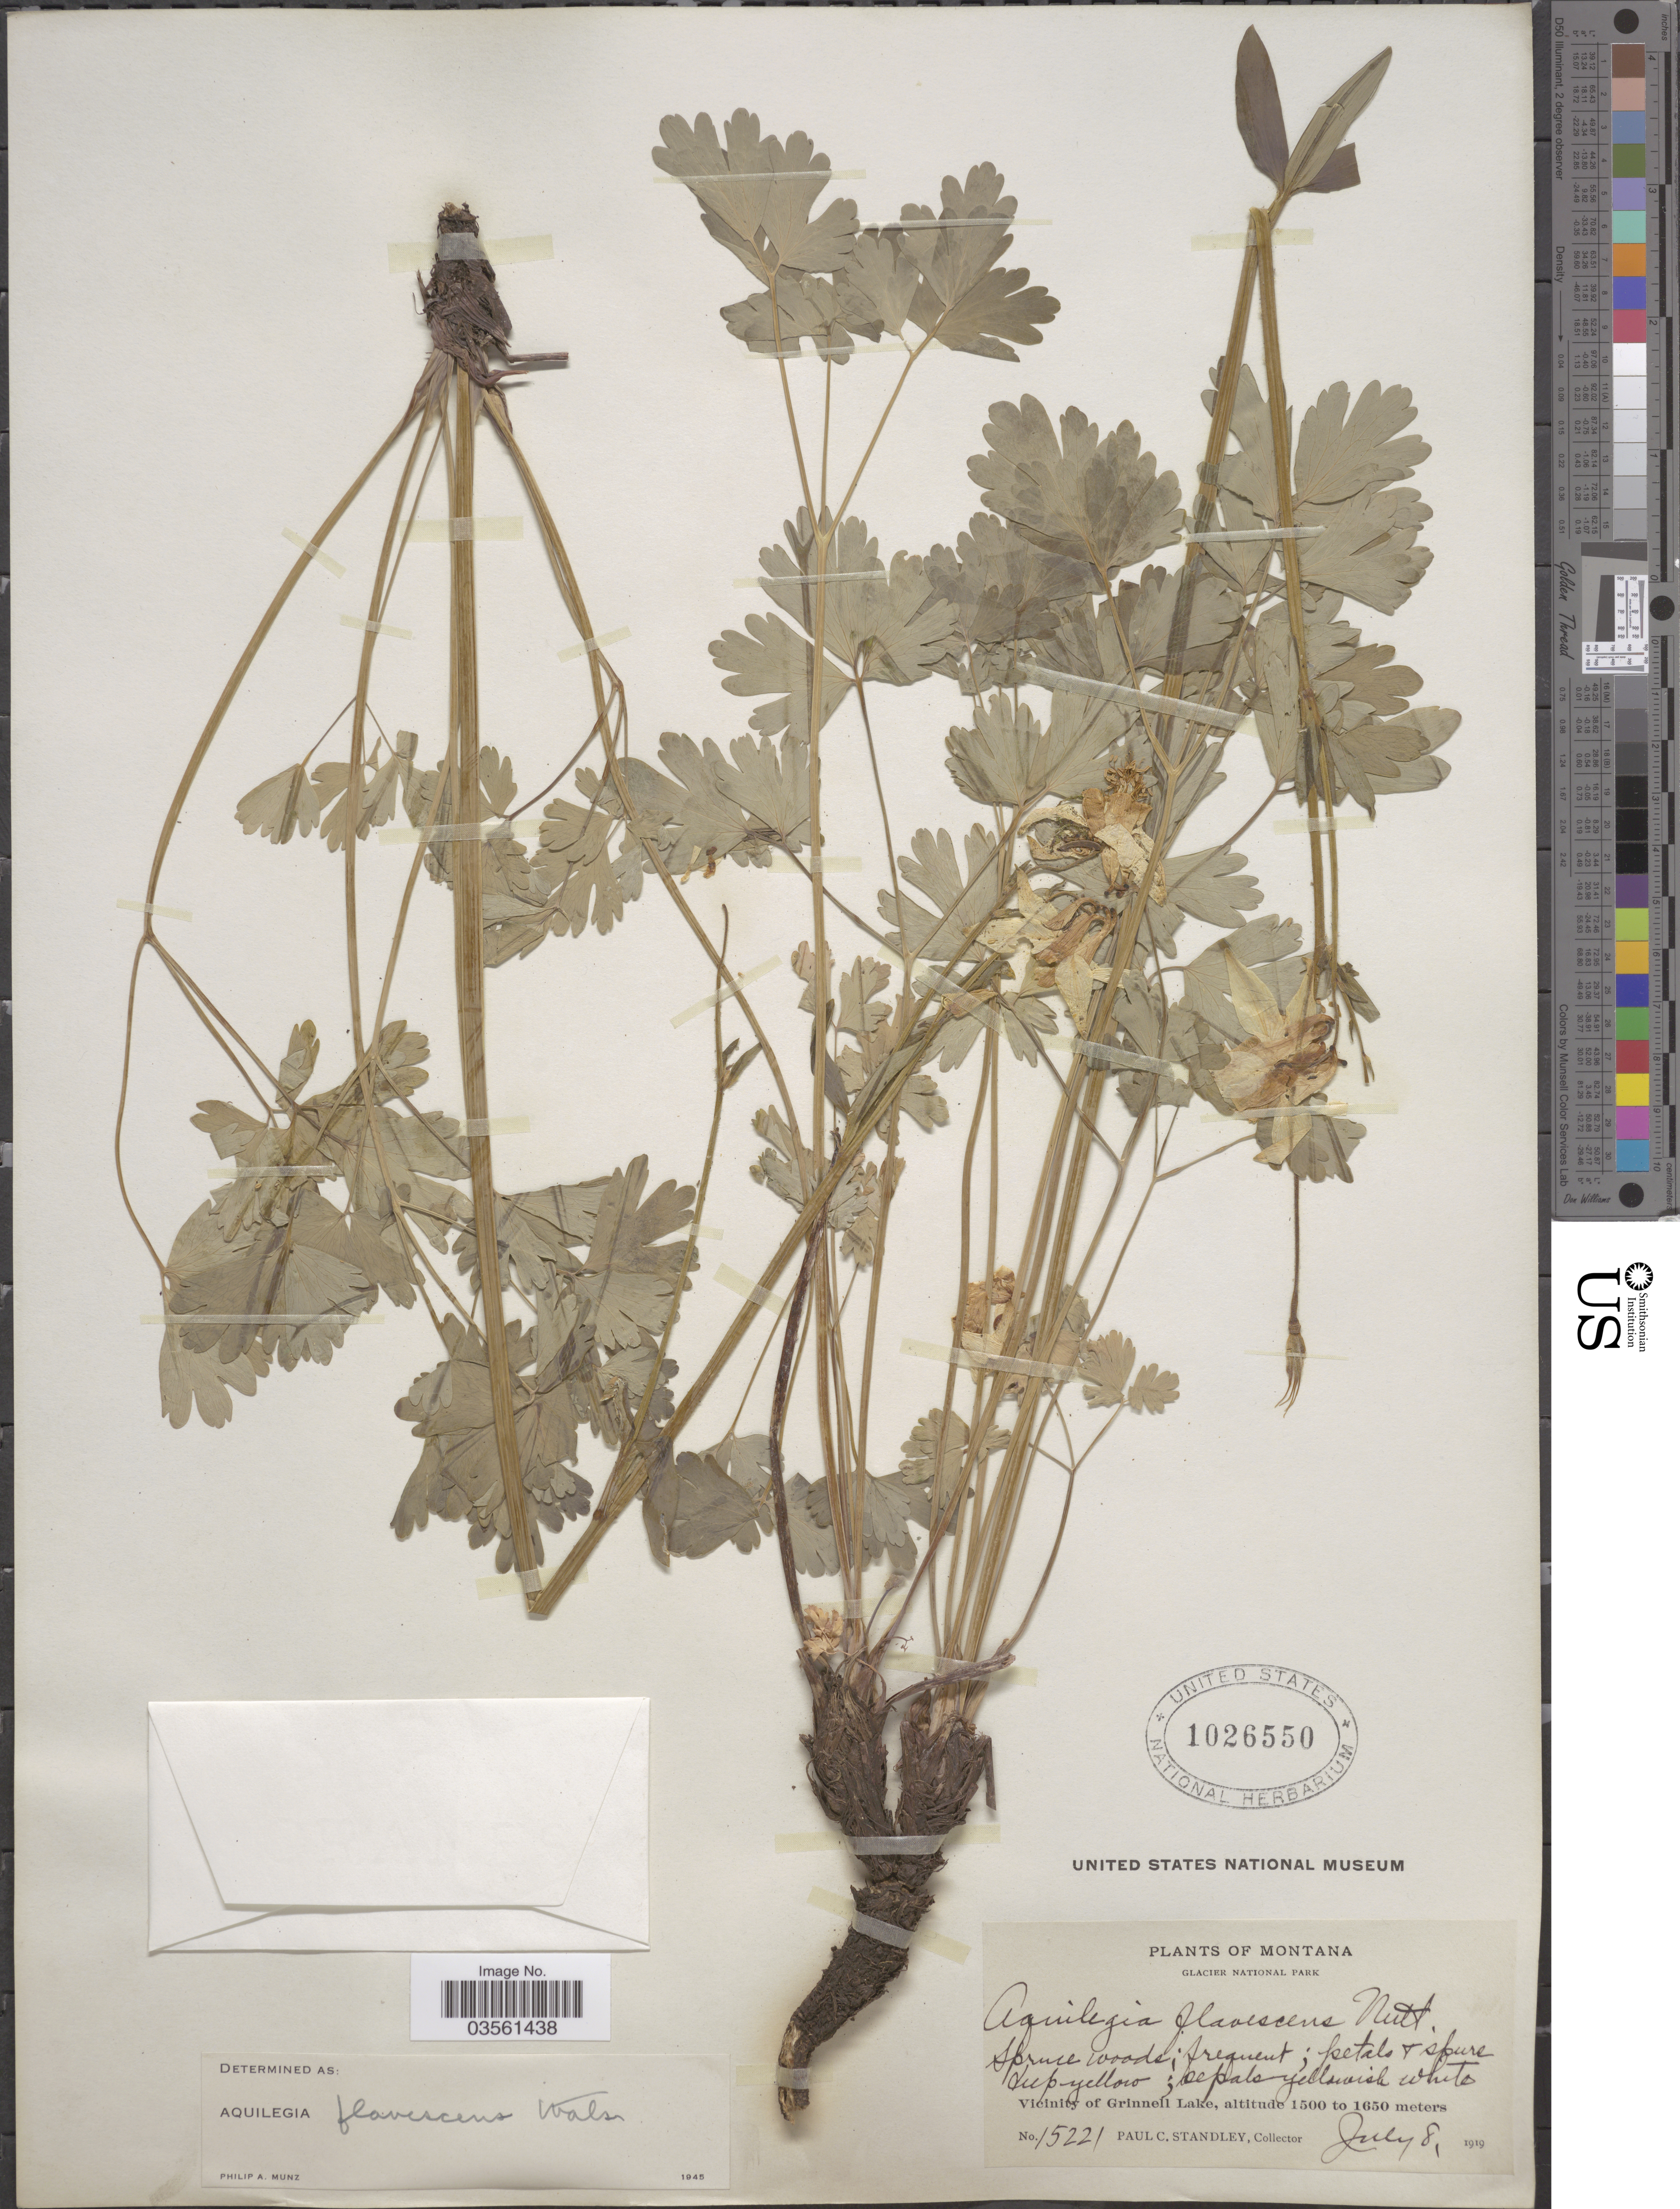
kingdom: Plantae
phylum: Tracheophyta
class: Magnoliopsida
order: Ranunculales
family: Ranunculaceae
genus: Aquilegia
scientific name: Aquilegia flavescens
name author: S. Watson in C. King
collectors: P. C. Standley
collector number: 15221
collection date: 1919-07-08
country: United States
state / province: Montana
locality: Glacier National Park. Vicinity of Grinnell Lake.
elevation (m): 1500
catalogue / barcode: US 1026550